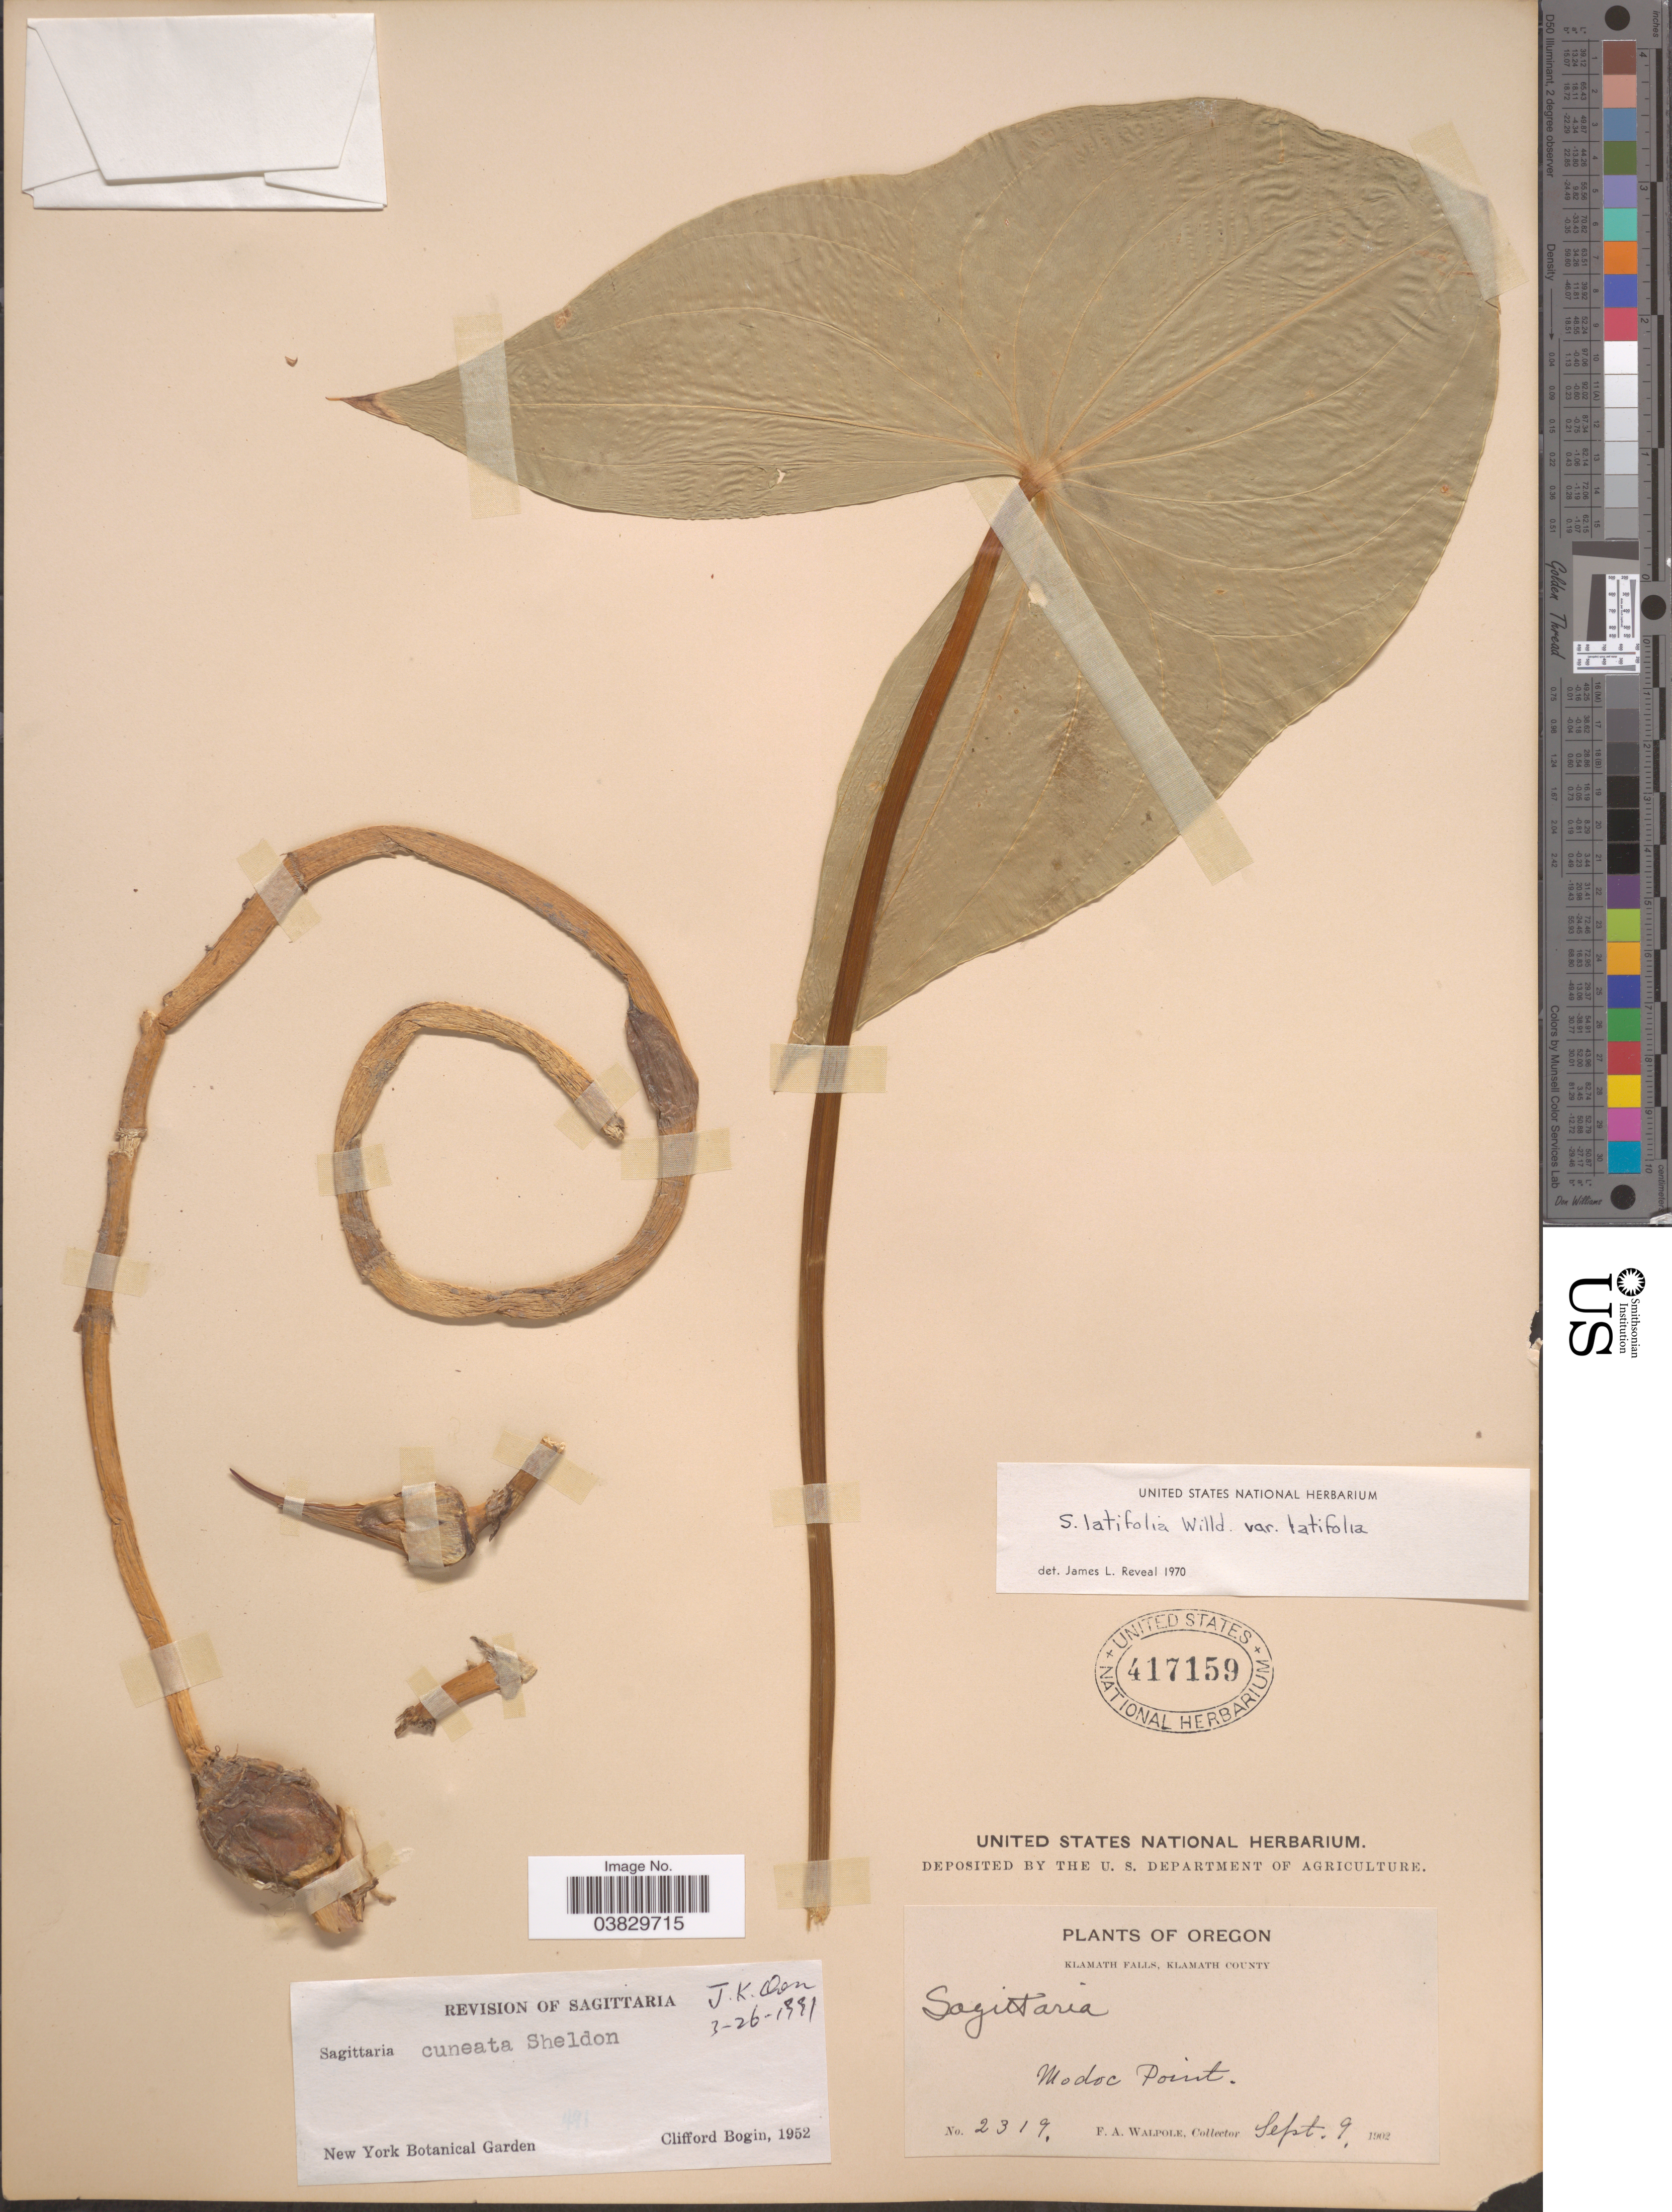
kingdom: Plantae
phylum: Tracheophyta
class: Liliopsida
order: Alismatales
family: Alismataceae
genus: Sagittaria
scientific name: Sagittaria cuneata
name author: E. Sheld.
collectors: F. Walpole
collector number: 2319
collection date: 1902-09-09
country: United States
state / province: Oregon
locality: Klamath Falls, Klamath County. Modoc Point.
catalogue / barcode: US 417159